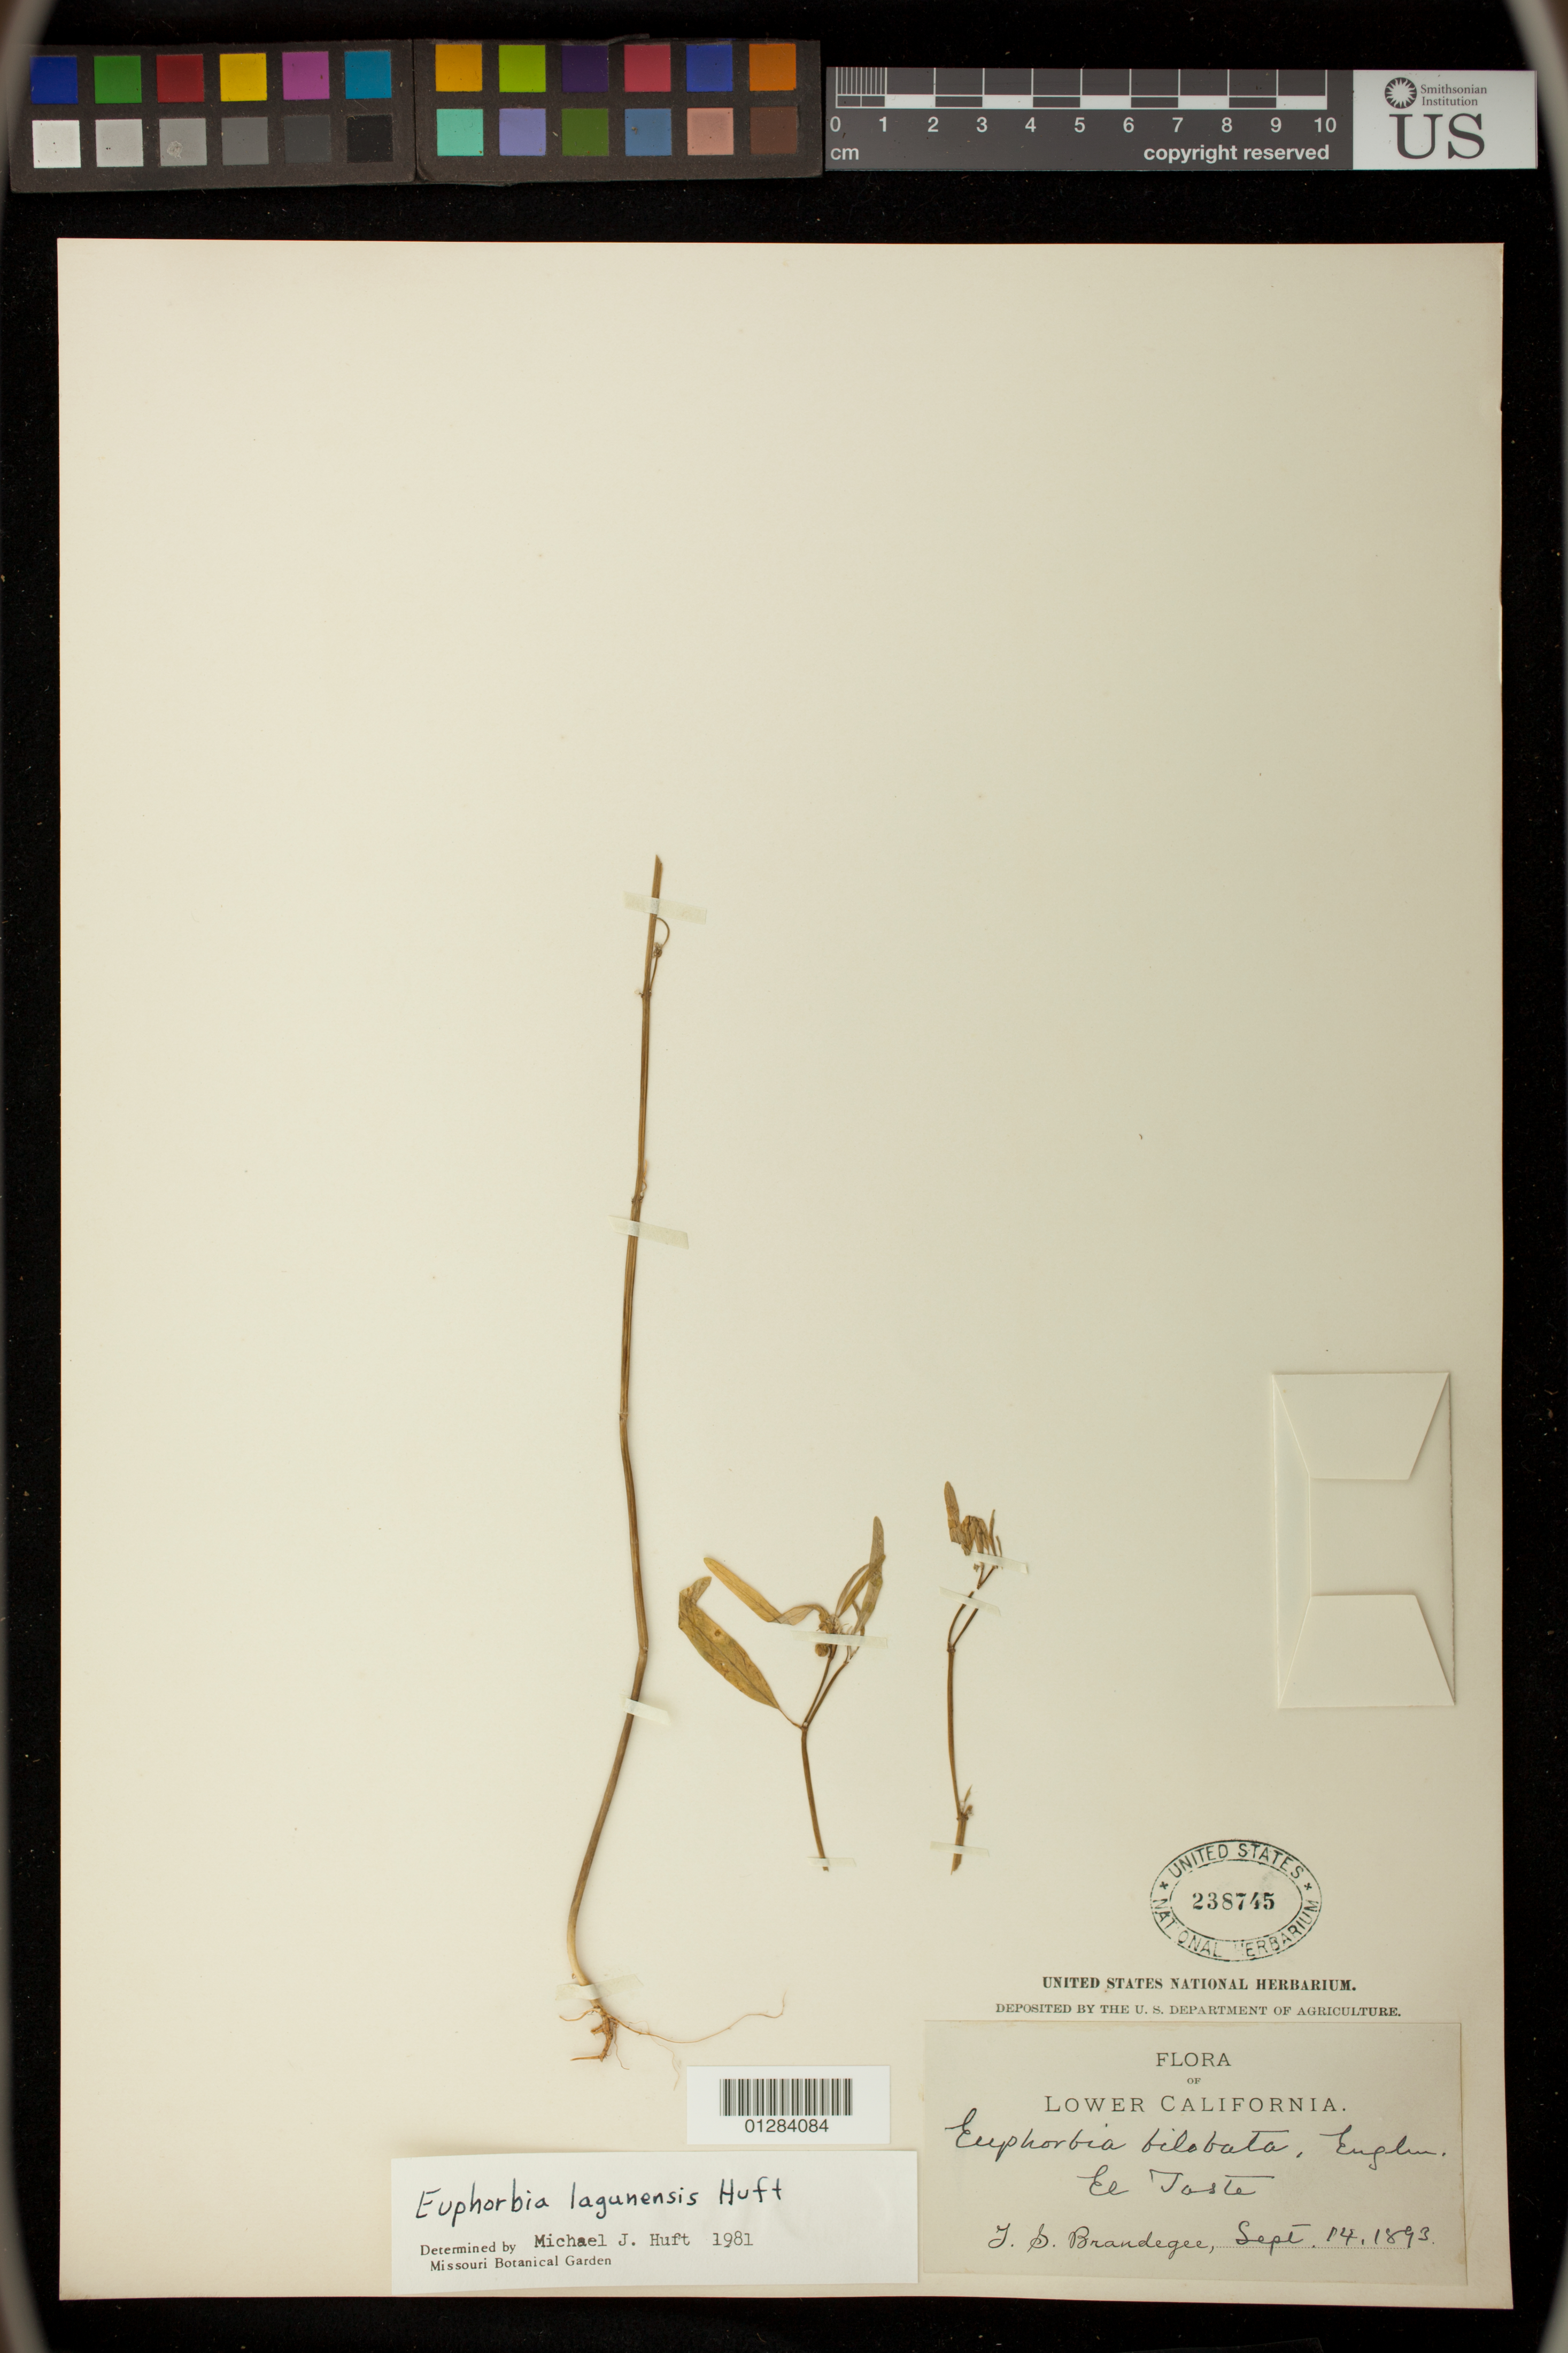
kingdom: Plantae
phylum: Tracheophyta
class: Magnoliopsida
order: Malpighiales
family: Euphorbiaceae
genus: Euphorbia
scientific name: Euphorbia lagunensis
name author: Huft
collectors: J. S. Brandegee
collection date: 1893-09-14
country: Mexico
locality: El Taste, Lower California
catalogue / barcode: US 238745